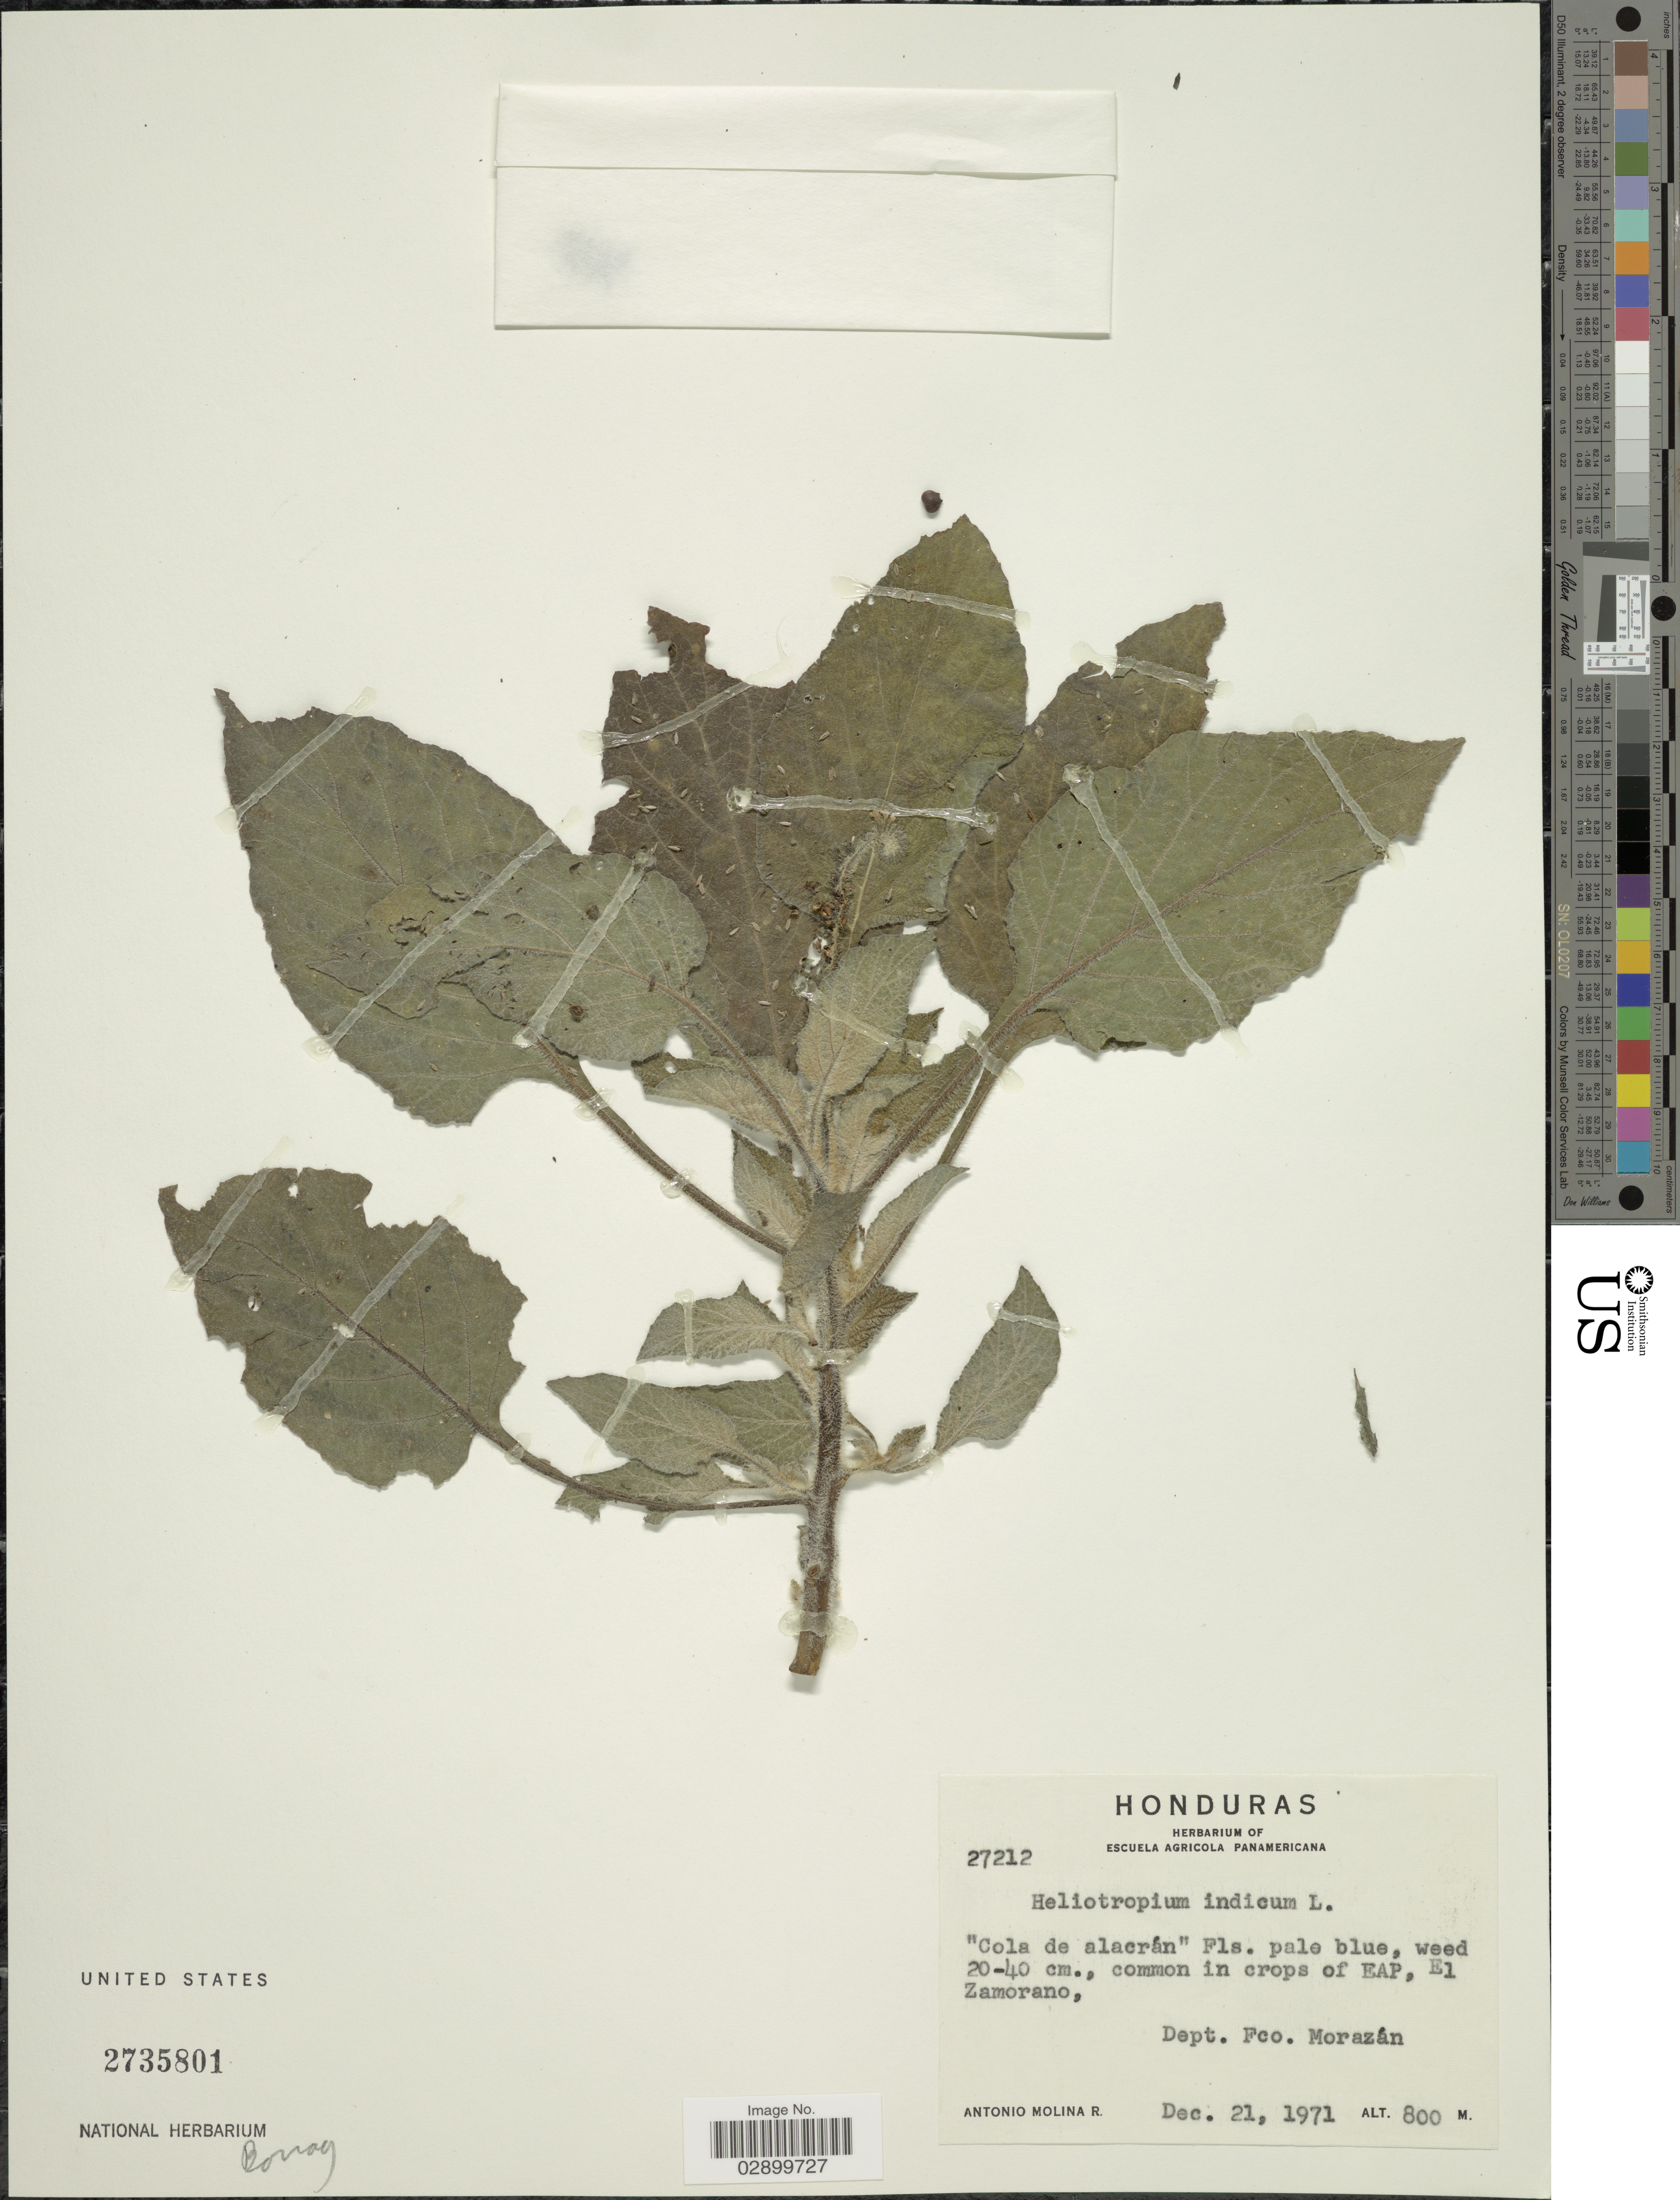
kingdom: Plantae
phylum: Tracheophyta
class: Magnoliopsida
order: Boraginales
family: Heliotropiaceae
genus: Heliotropium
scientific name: Heliotropium indicum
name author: L.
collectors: A. Molina R.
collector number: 27212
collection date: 1971-12-21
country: Honduras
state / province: Fco. Morazán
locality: Common in crops of EAP, El Zamorano, Dept. Fco. Morazán.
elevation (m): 800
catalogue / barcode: US 2735801